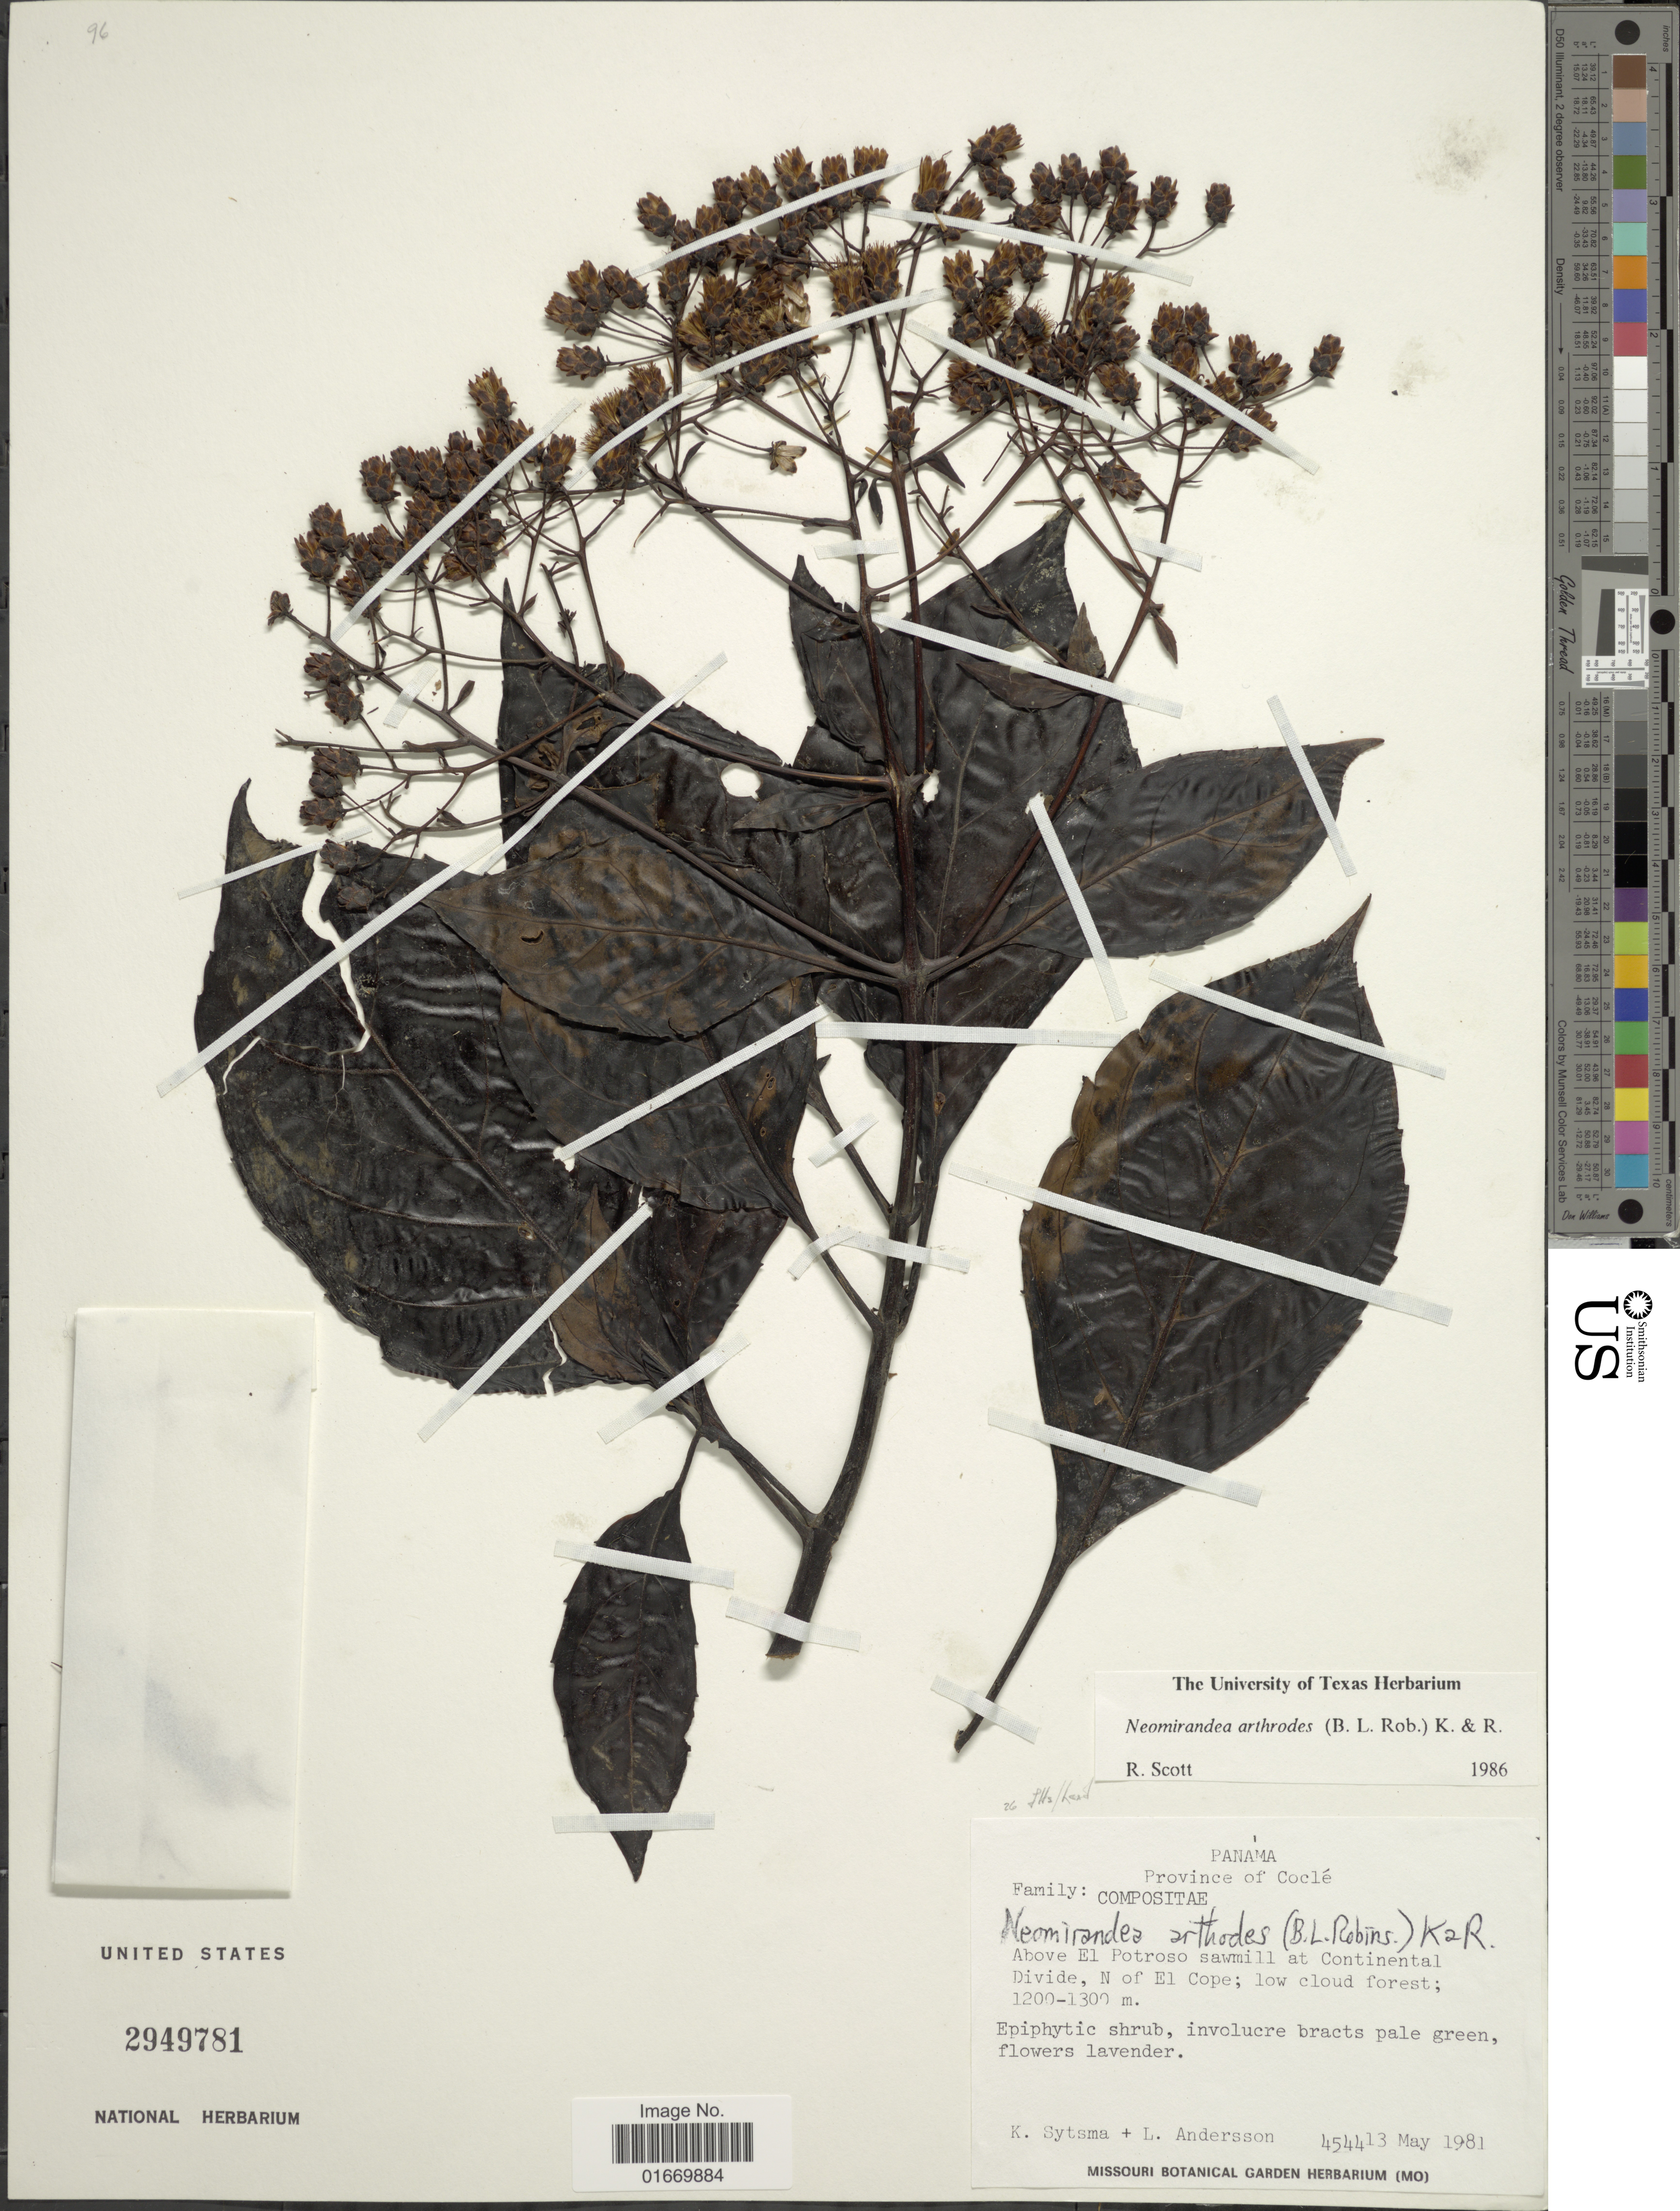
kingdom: Plantae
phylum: Tracheophyta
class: Magnoliopsida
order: Asterales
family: Asteraceae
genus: Neomirandea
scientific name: Neomirandea arthodes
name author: (B.L. Rob.) R.M. King & H. Rob.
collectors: K. J. Sytsma & L. Andersson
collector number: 4544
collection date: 1981-05-13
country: Panama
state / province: Coclé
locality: Above El Potroso sawmill at Continental Divide,N of El Cope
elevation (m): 1200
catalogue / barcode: US 2949781